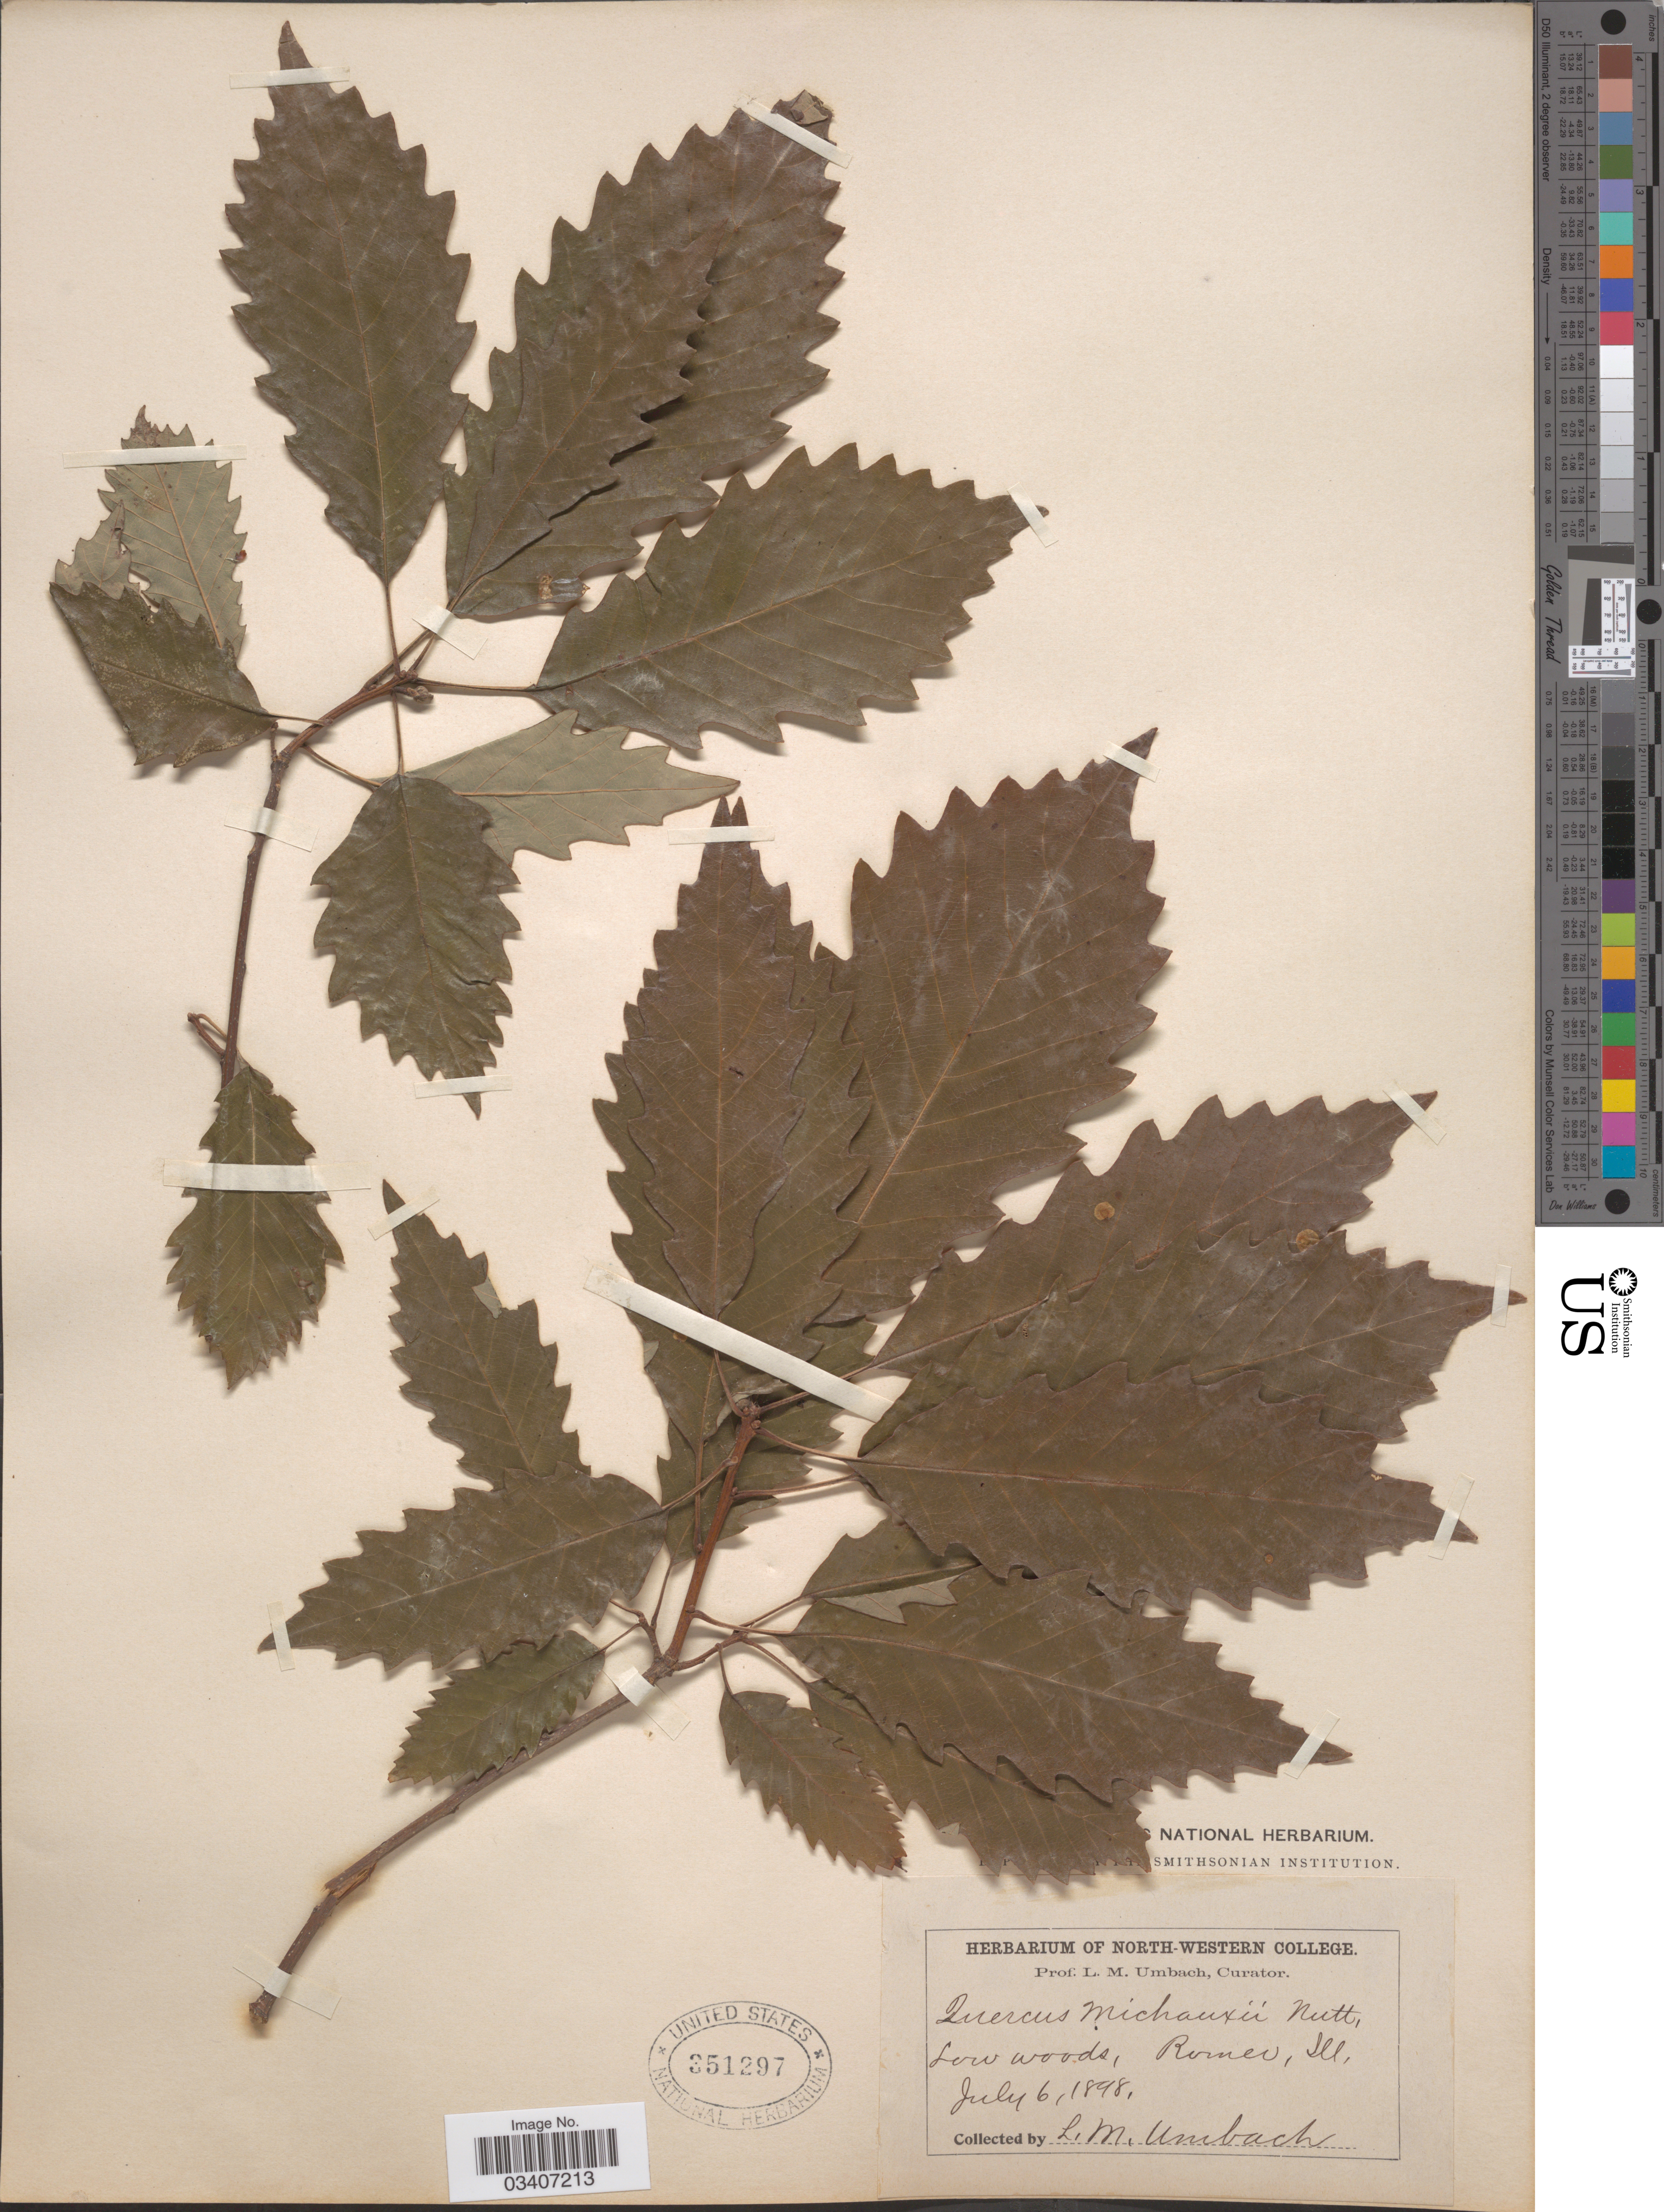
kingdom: Plantae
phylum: Tracheophyta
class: Magnoliopsida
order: Fagales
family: Fagaceae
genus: Quercus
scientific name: Quercus muehlenbergii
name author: Engelm.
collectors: L. M. Umbach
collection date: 1898-07-06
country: United States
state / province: Illinois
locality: Romeo.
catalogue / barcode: US 351297